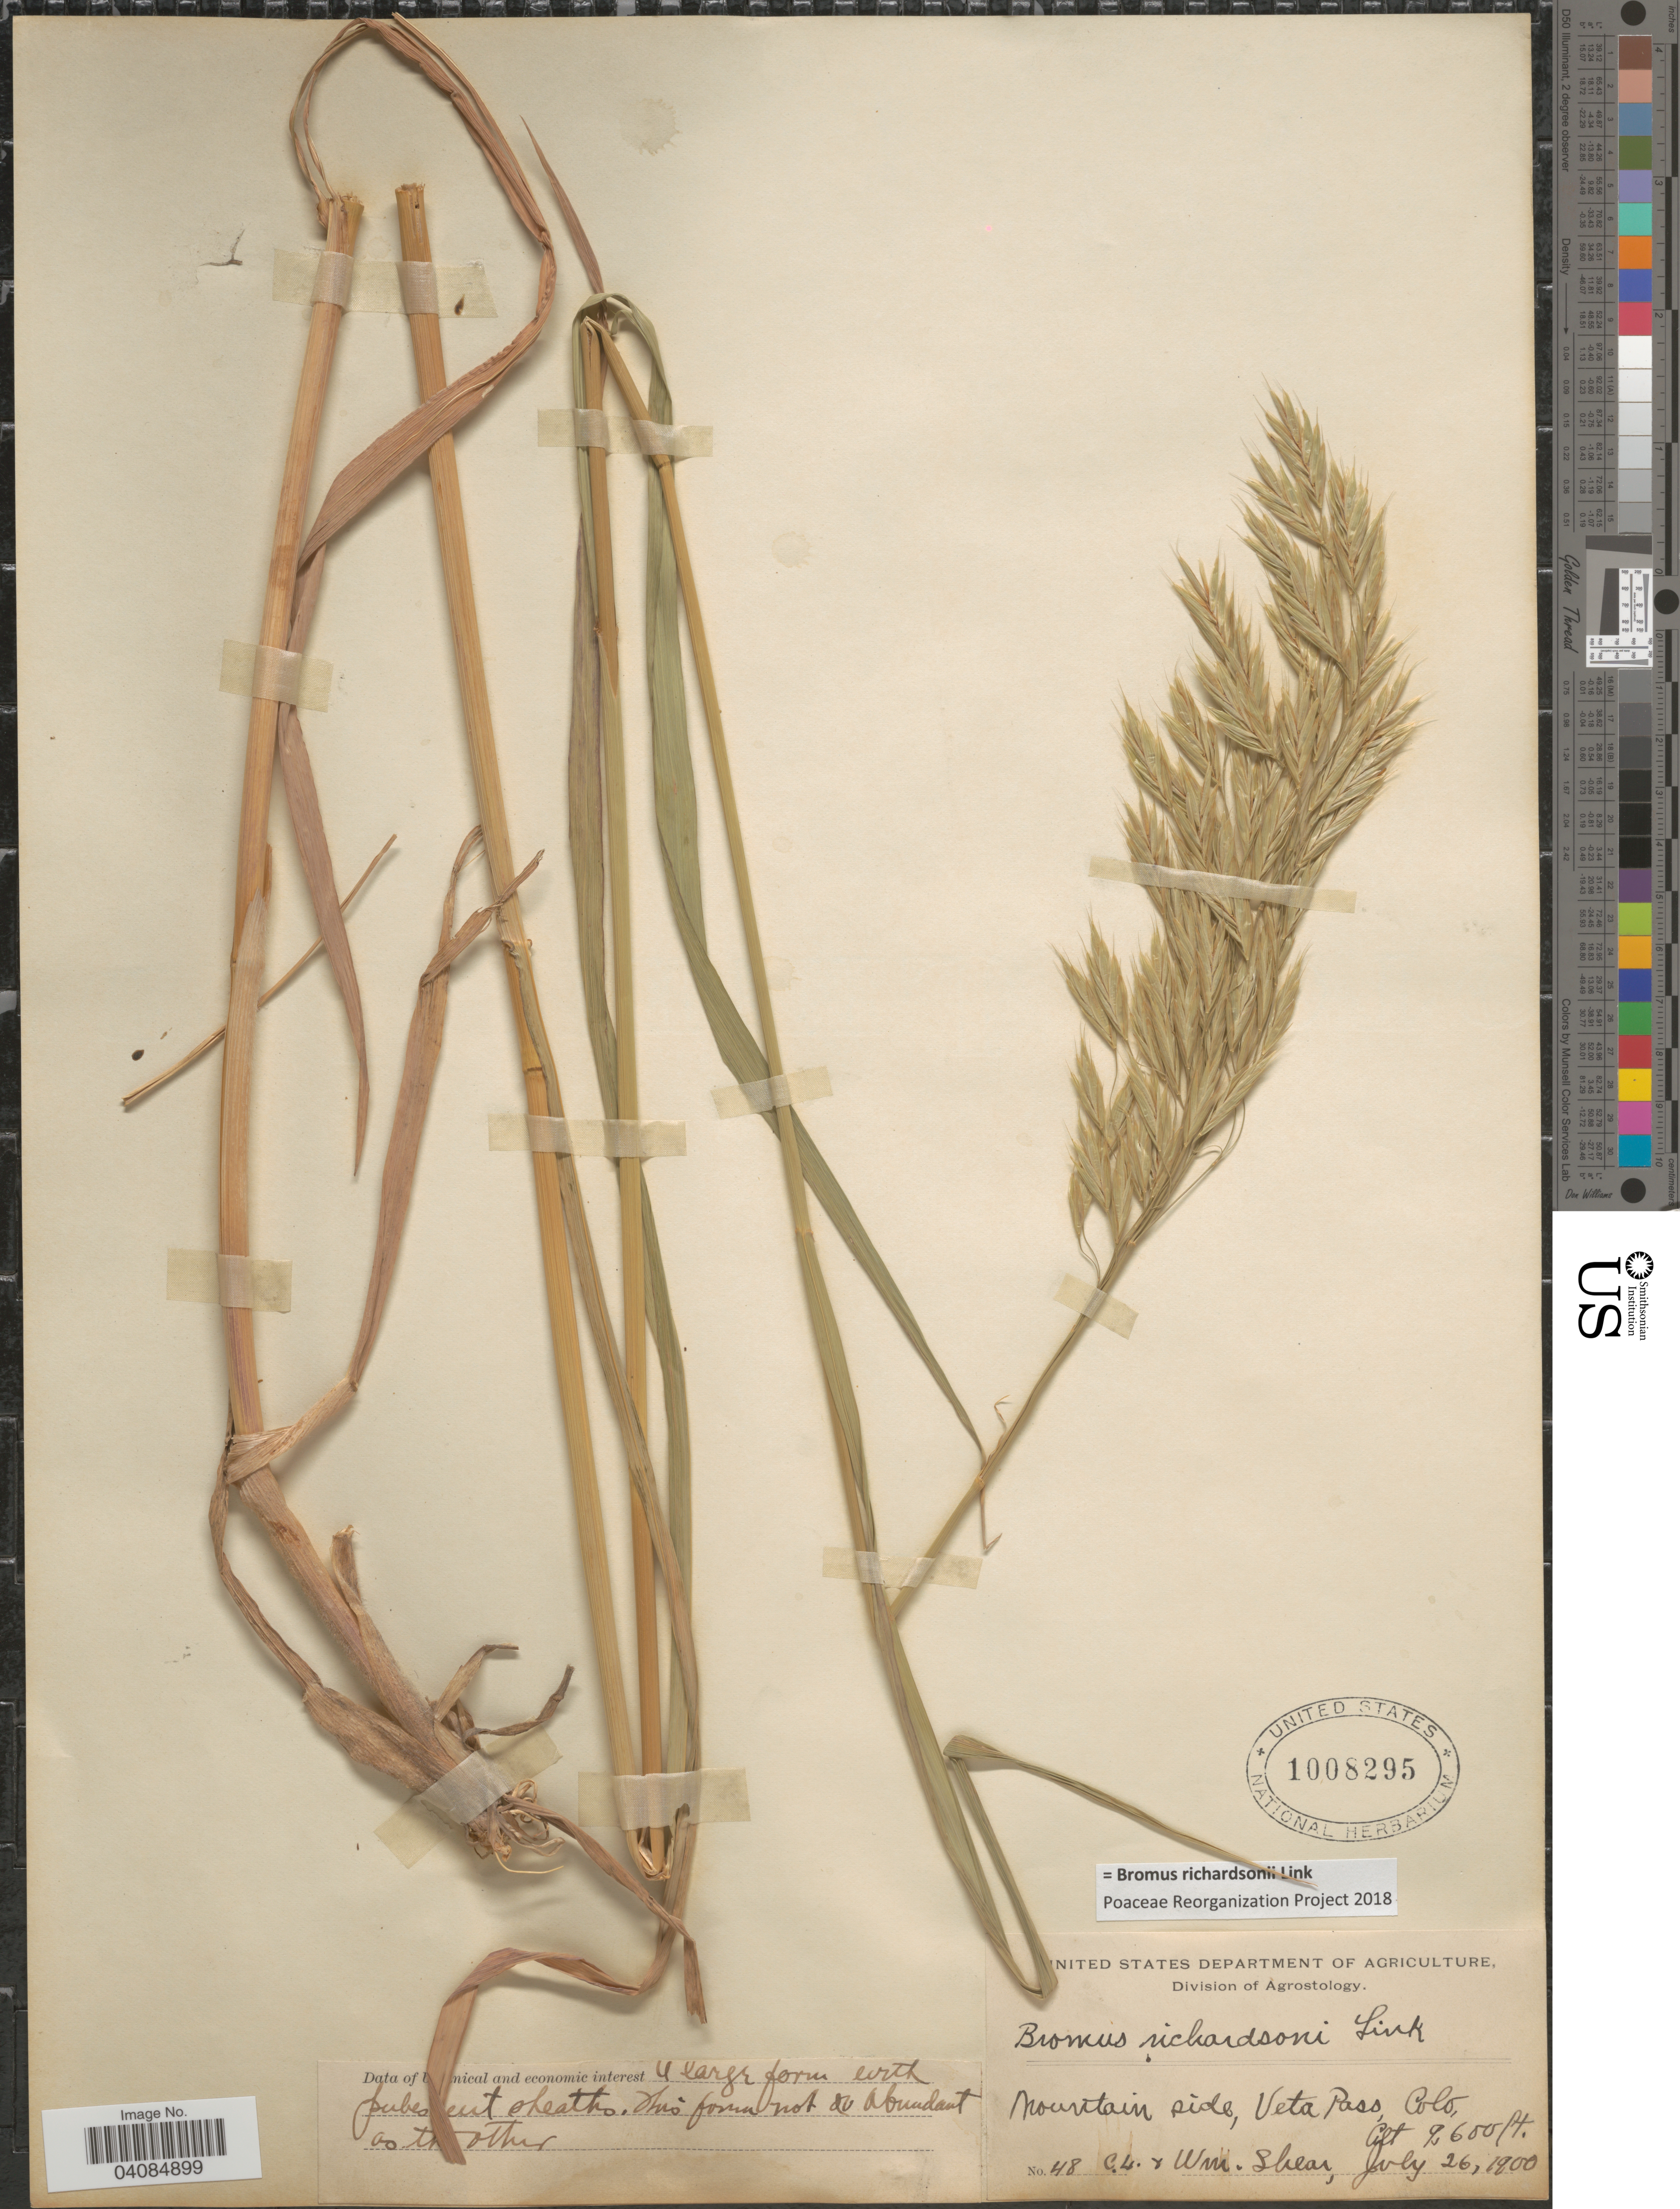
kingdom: Plantae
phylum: Tracheophyta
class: Liliopsida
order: Poales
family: Poaceae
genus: Bromus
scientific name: Bromus racemosus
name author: L.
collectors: C. L. Shear & W. Shear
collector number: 48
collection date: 1900-07-26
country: United States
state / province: Colorado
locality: Mountain side, Veta Pass.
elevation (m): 792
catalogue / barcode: US 1008295